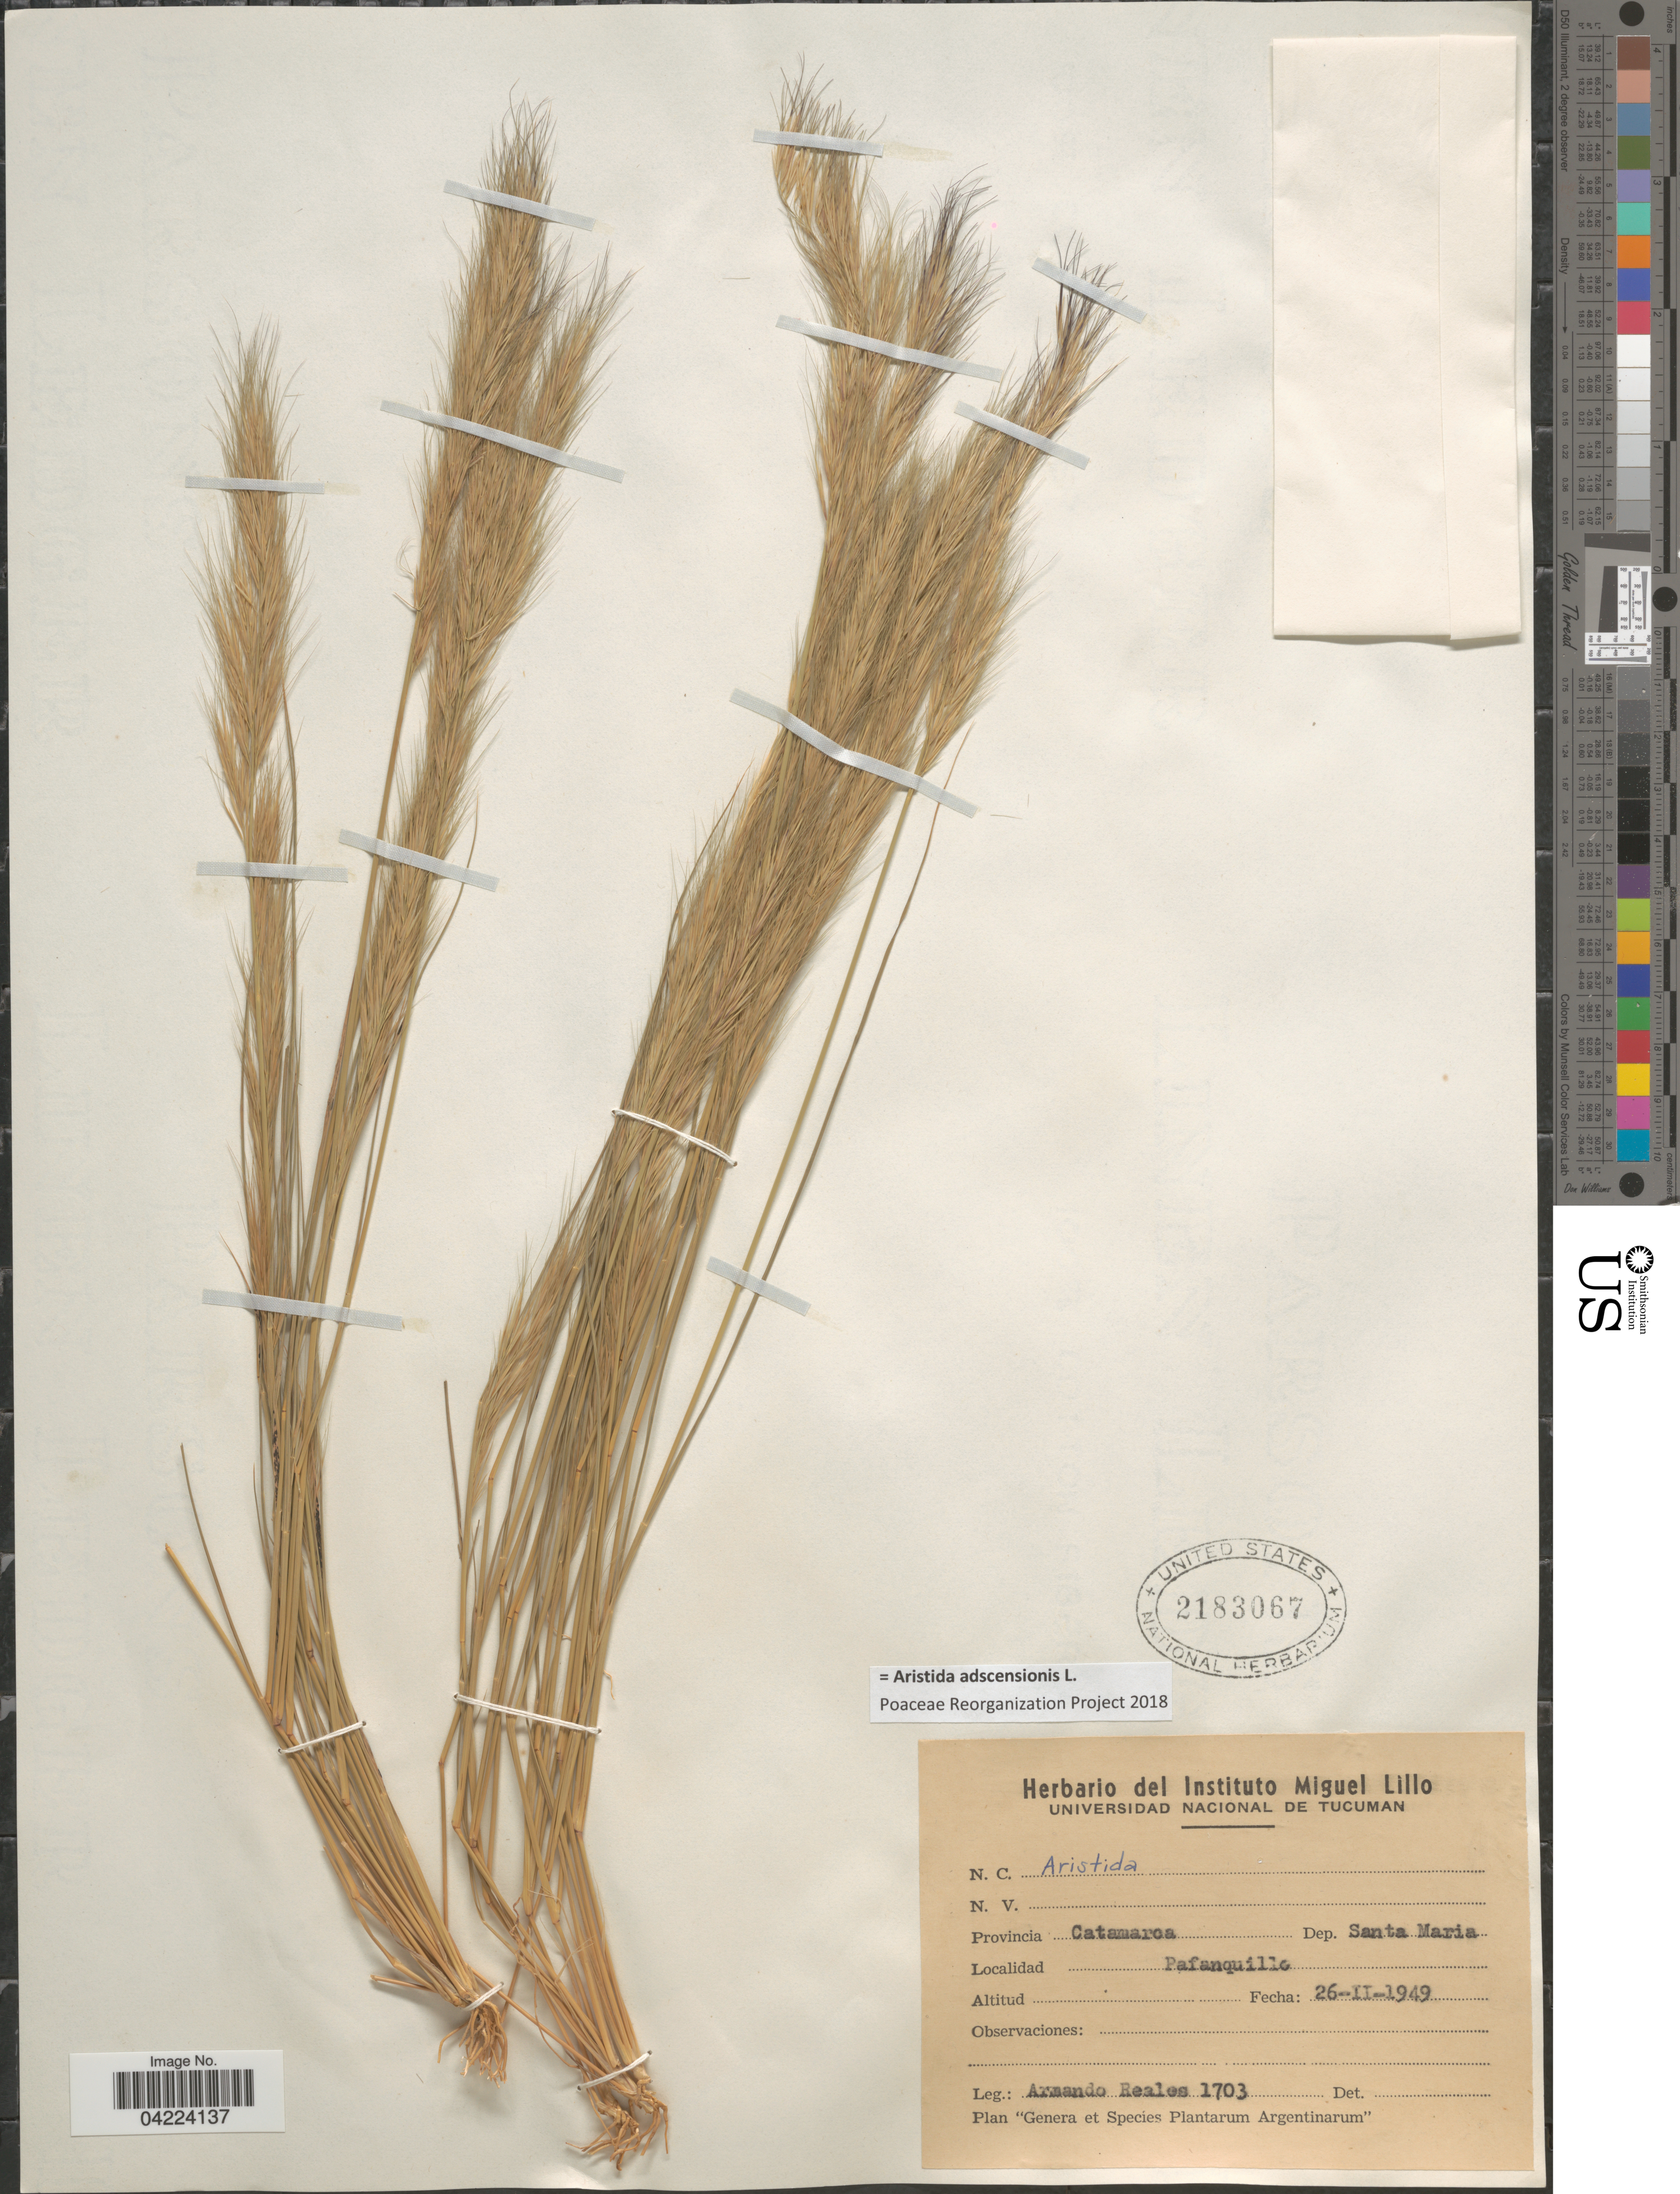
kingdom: Plantae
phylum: Tracheophyta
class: Liliopsida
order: Poales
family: Poaceae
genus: Aristida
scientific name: Aristida adscensionis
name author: L.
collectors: A. Reales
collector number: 1703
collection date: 1949-02-26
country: Argentina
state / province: Catamarca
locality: Dep. Santa Maria. Pafanquillo.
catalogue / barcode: US 2183067